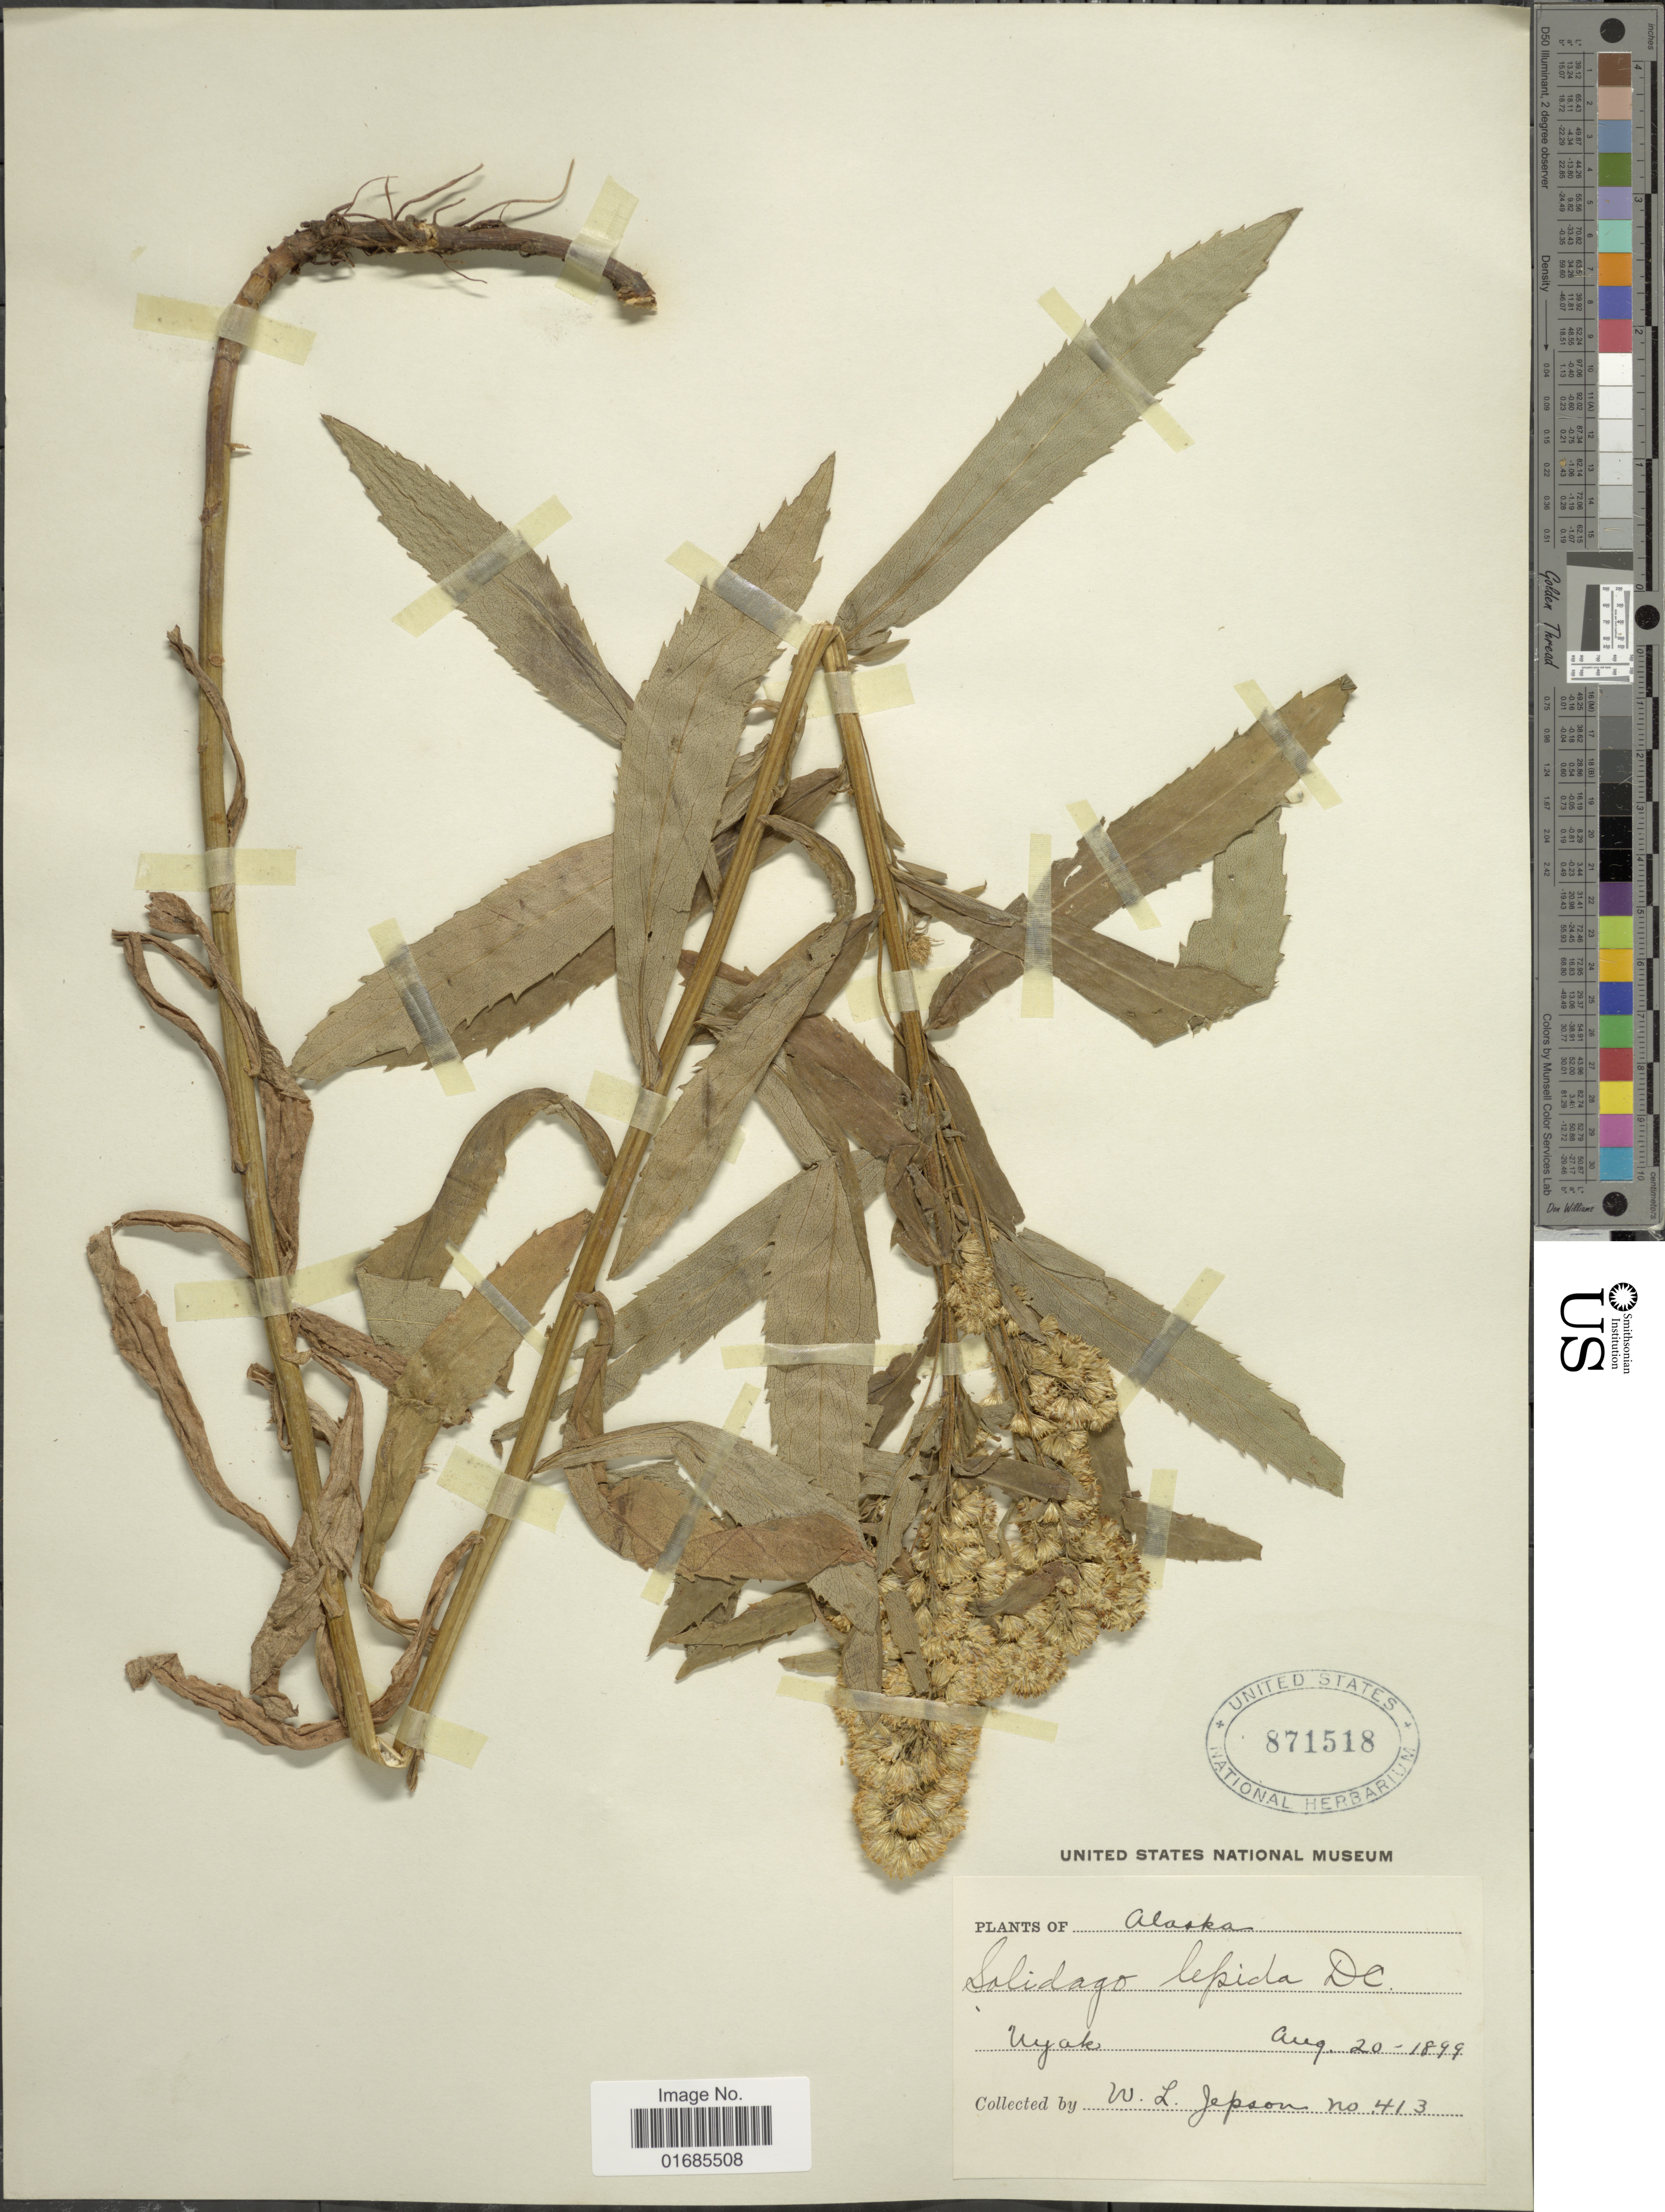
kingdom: Plantae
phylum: Tracheophyta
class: Magnoliopsida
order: Asterales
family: Asteraceae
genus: Solidago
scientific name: Solidago canadensis var. salebrosa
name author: (Piper) M.E. Jones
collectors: W. L. Jepson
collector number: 413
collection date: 1899-08-20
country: United States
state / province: Alaska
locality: Uyak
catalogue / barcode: US 871518